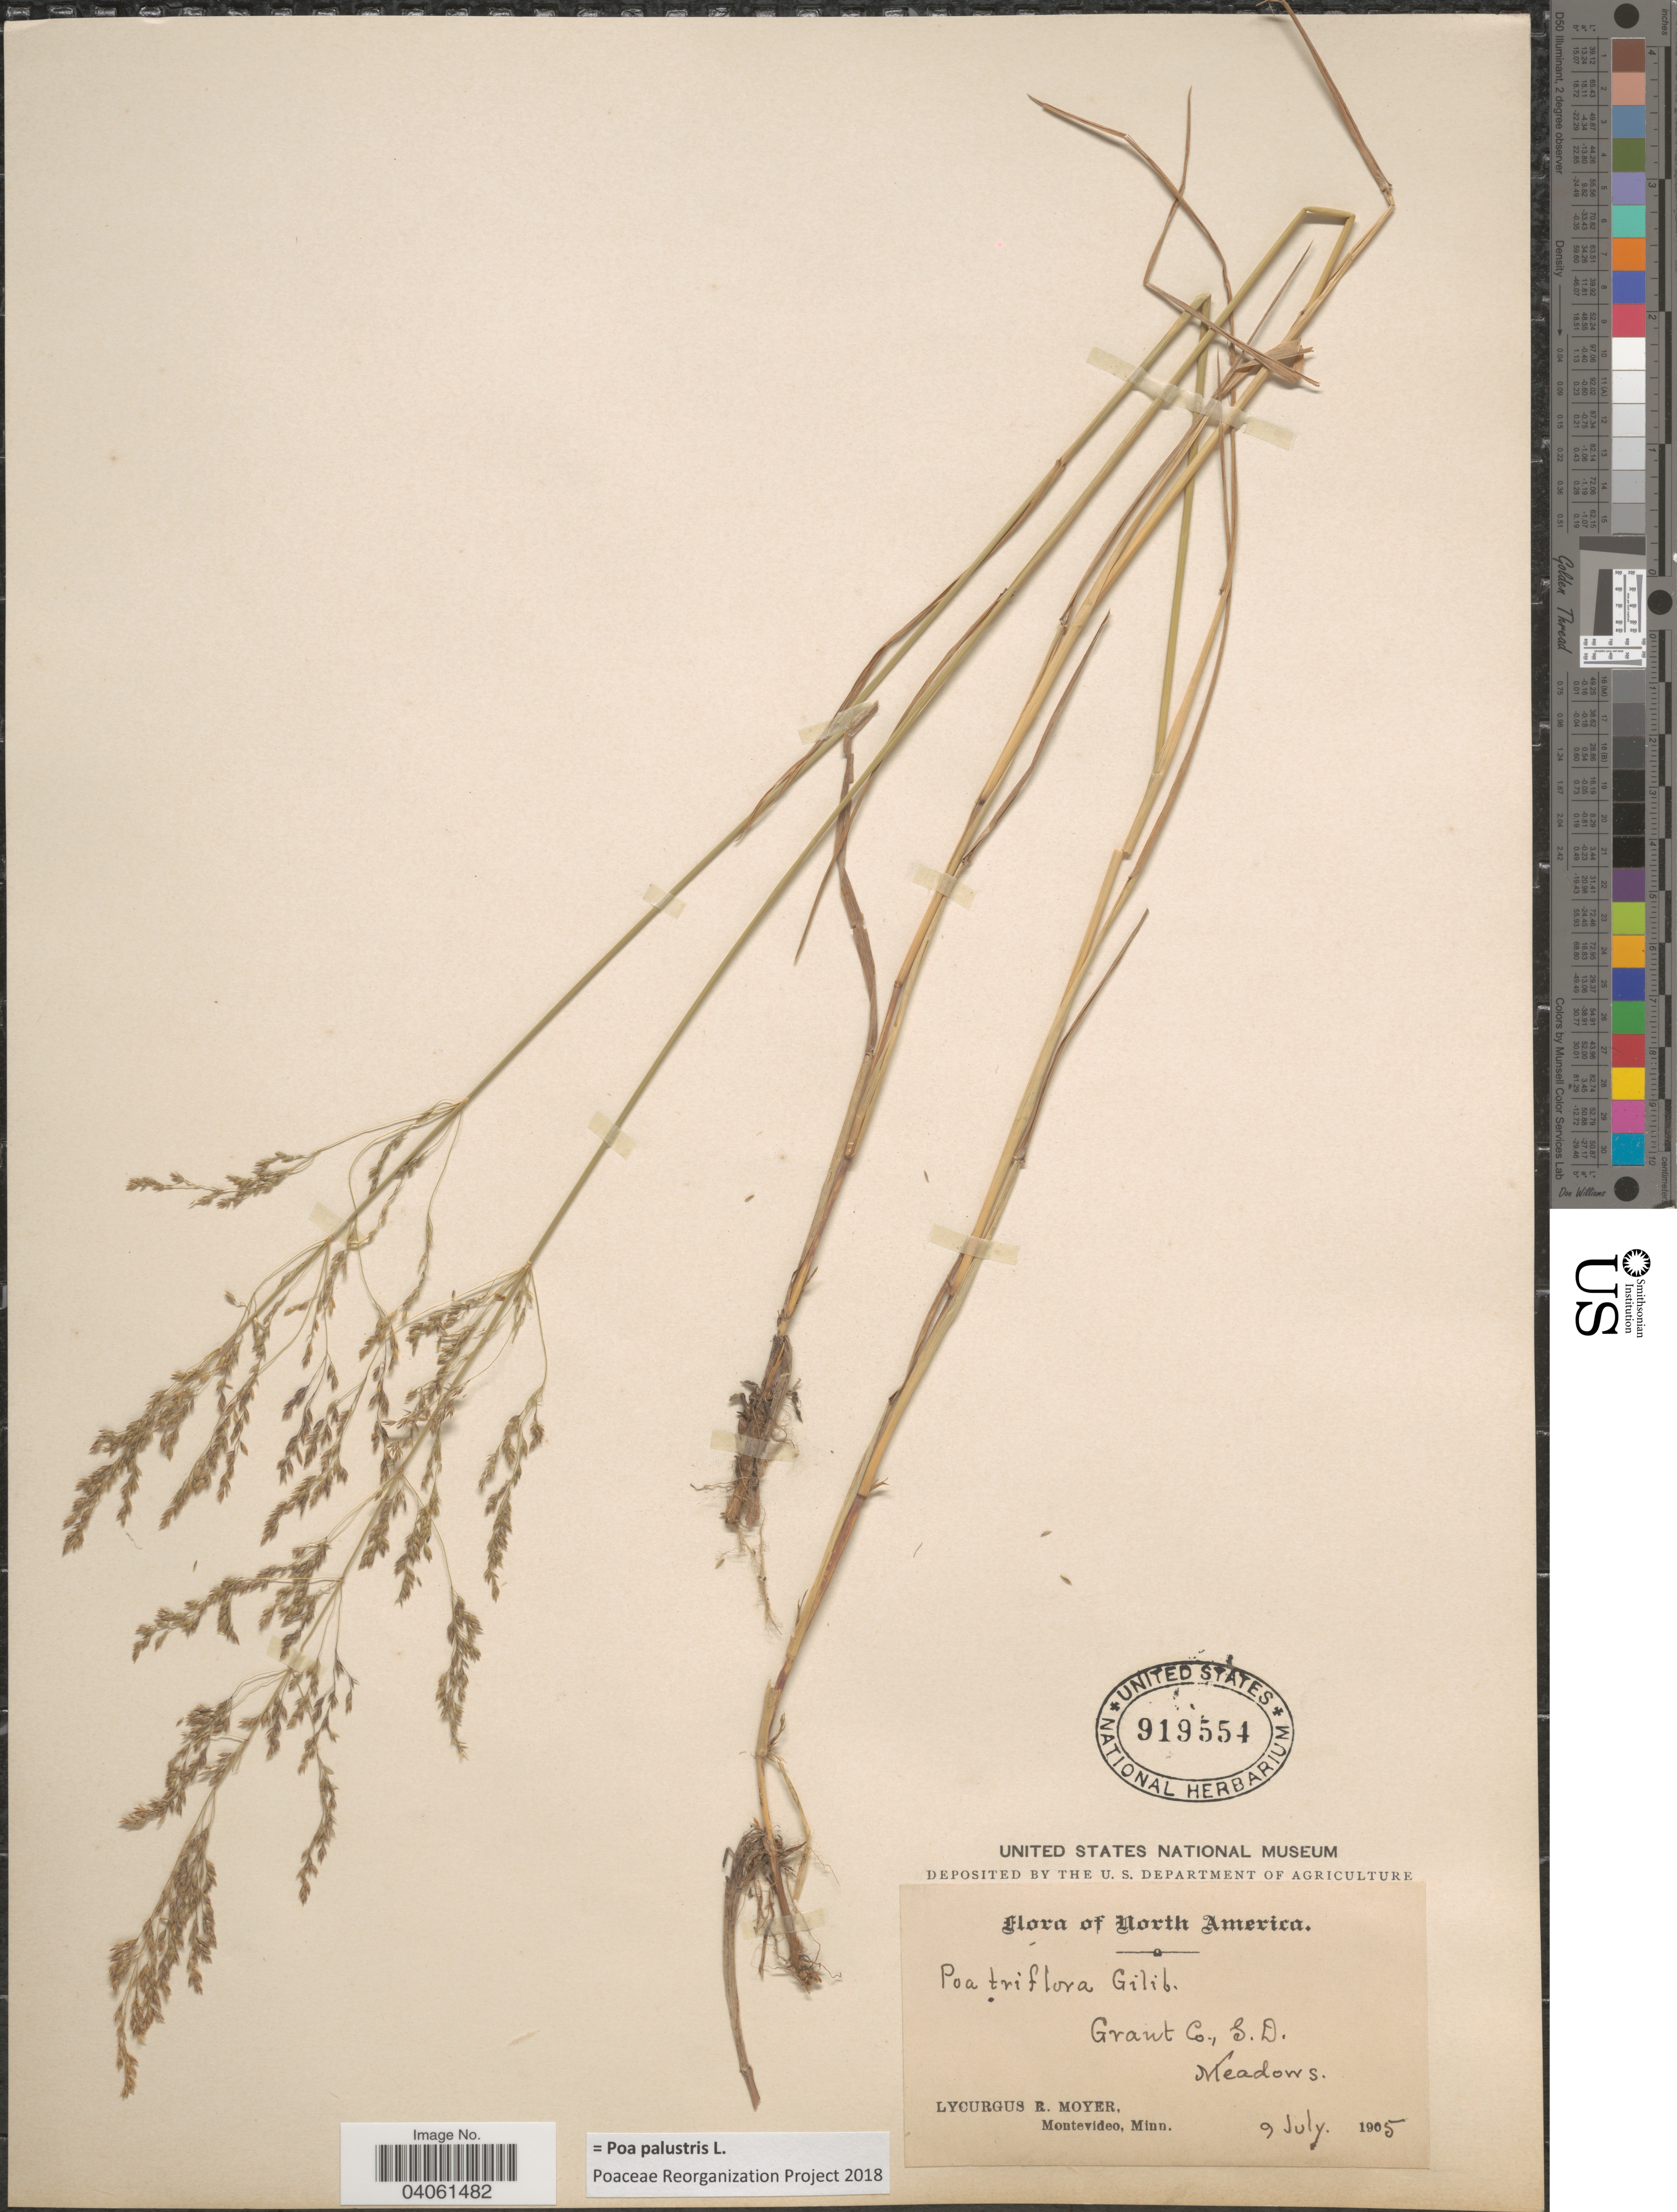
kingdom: Plantae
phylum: Tracheophyta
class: Liliopsida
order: Poales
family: Poaceae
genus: Poa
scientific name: Poa palustris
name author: L.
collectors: L. Moyer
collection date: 1905-07-09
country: United States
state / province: South Dakota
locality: Grant Co.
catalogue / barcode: US 919554